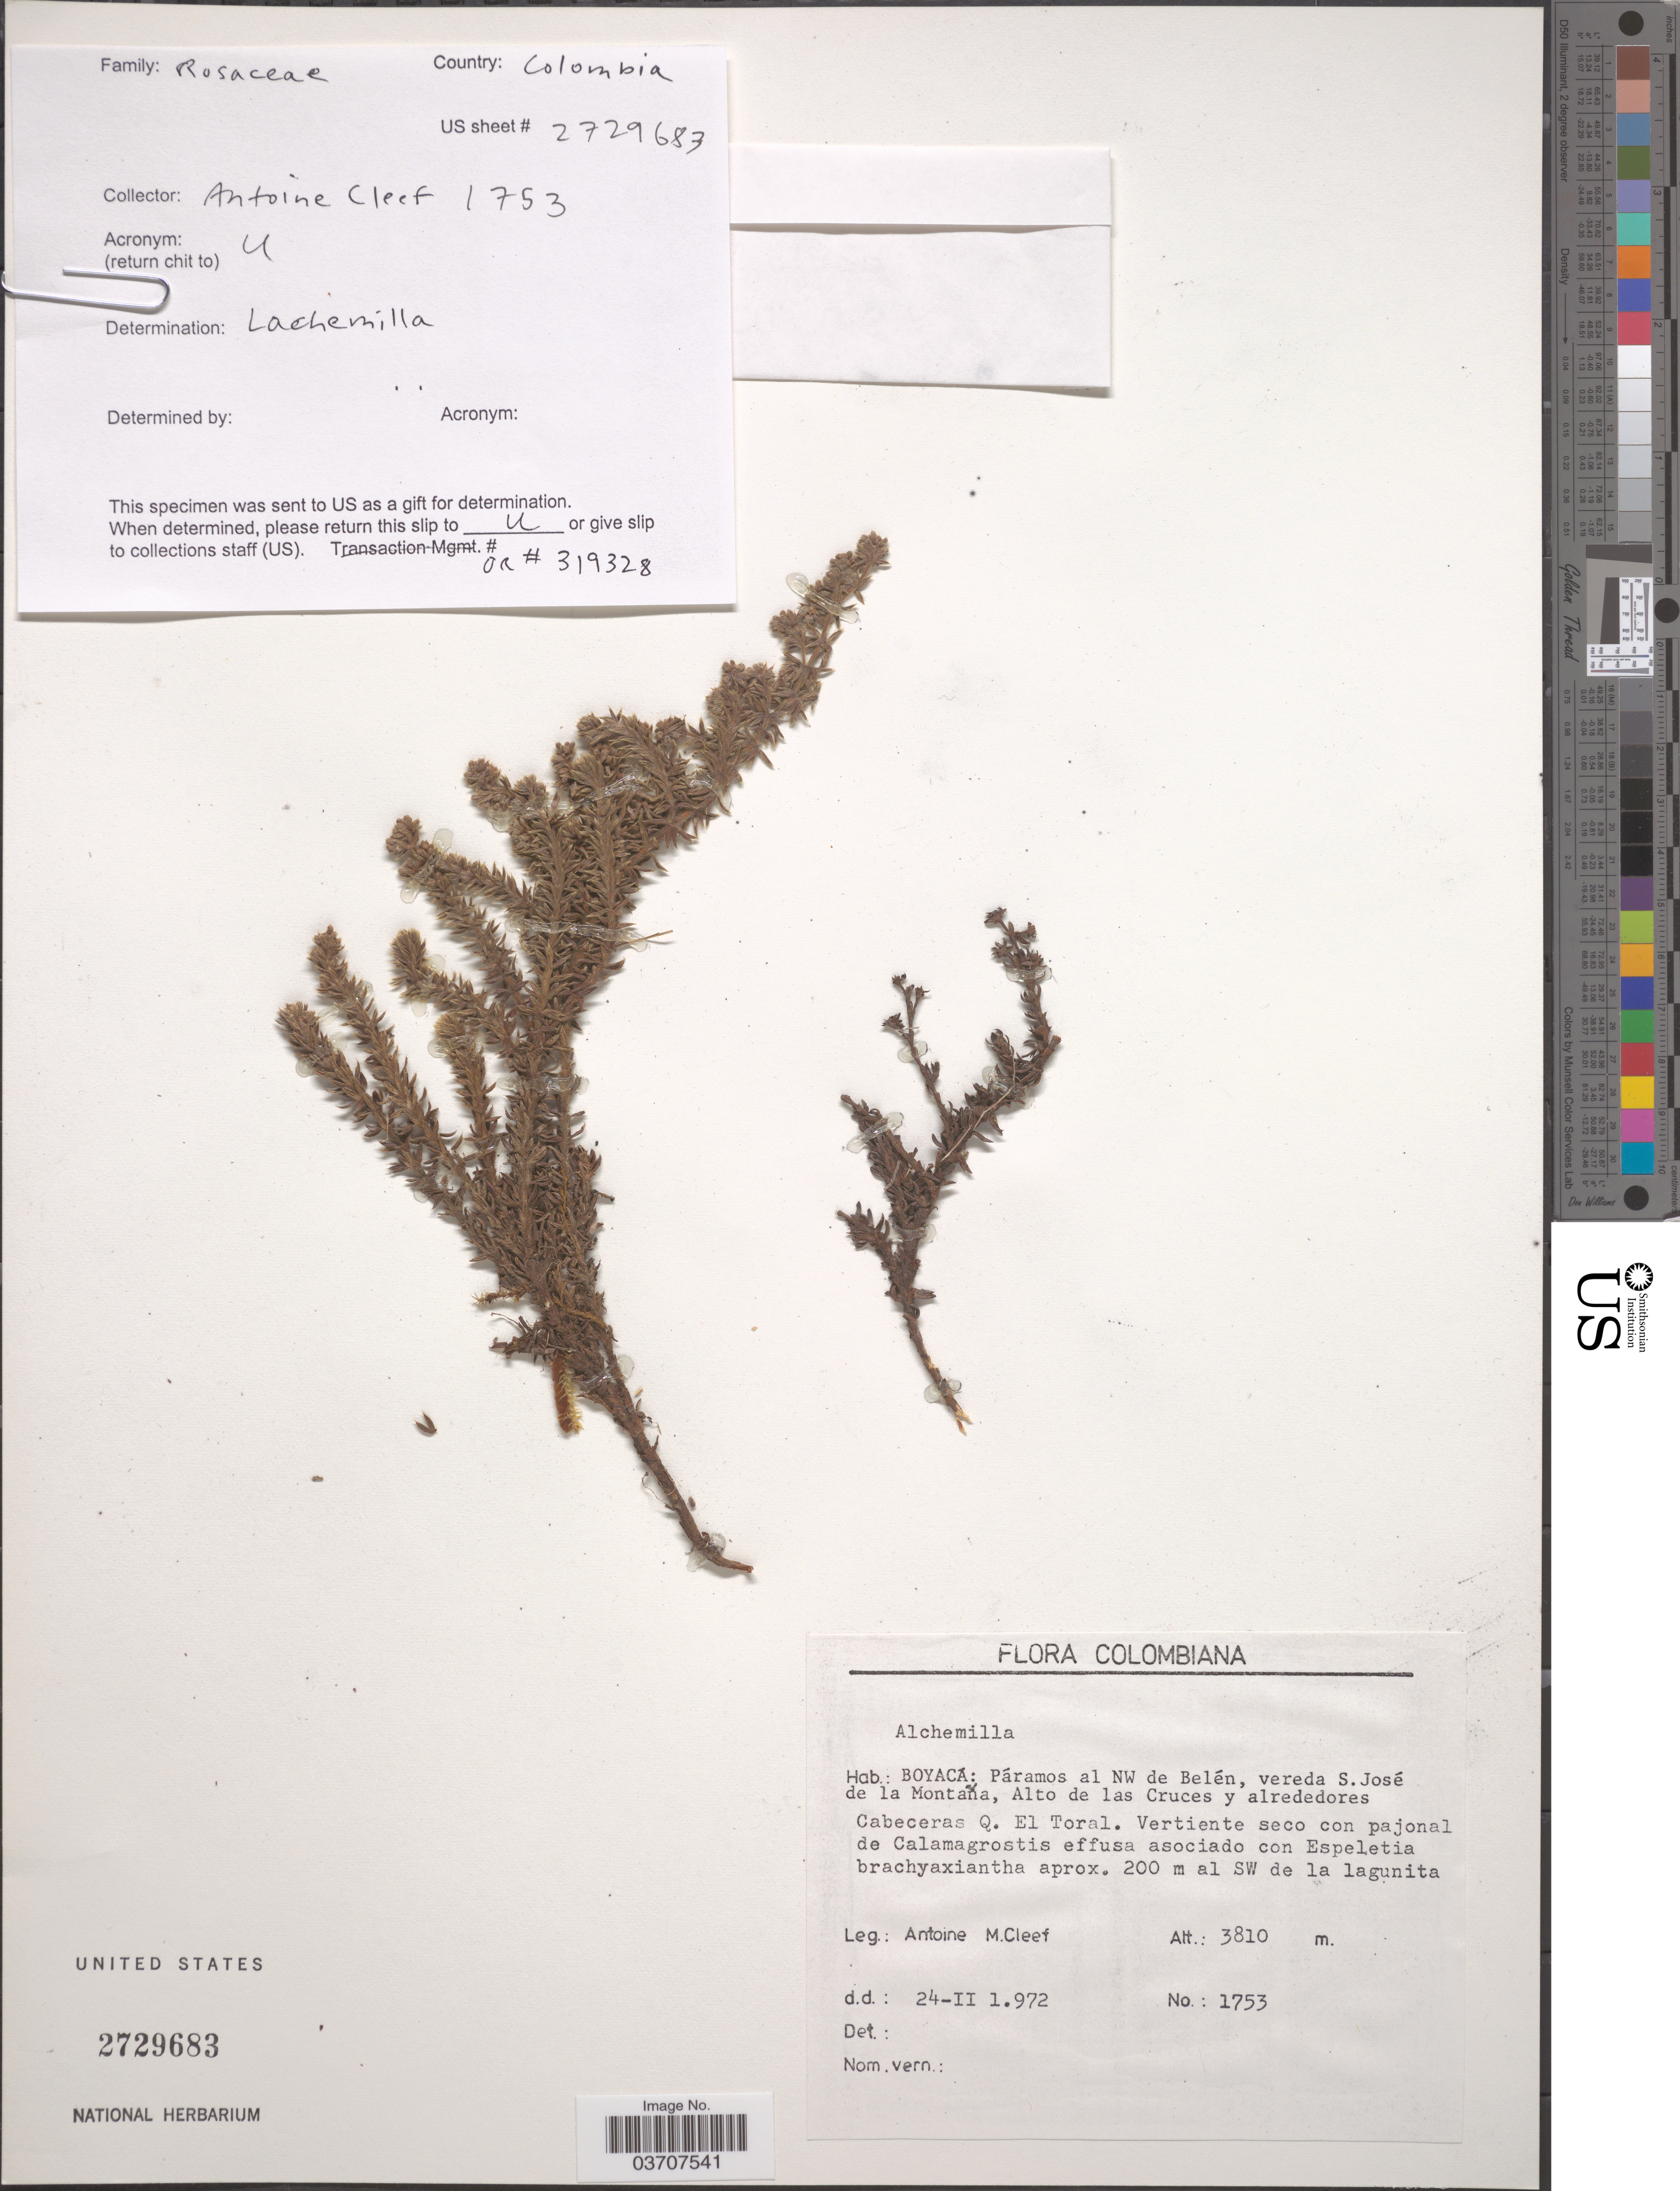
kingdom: Plantae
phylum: Tracheophyta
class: Magnoliopsida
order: Rosales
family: Rosaceae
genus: Alchemilla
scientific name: Alchemilla verticillata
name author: Fielding & Gardner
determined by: Dorr, L. J., (BOT), Smithsonian Institution - National Museum of Natural History (UNITED STATES)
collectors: A. M. Cleef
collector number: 1753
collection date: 1972-02-24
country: Colombia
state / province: Boyacá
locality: Páramos al NW de Belén, vereda S. José de la Montaña, Alto de las Cruces y alrededores. Cabeceras Q. El Toral. 200 m al SW de la lagunita.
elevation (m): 3810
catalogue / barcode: US 2729683